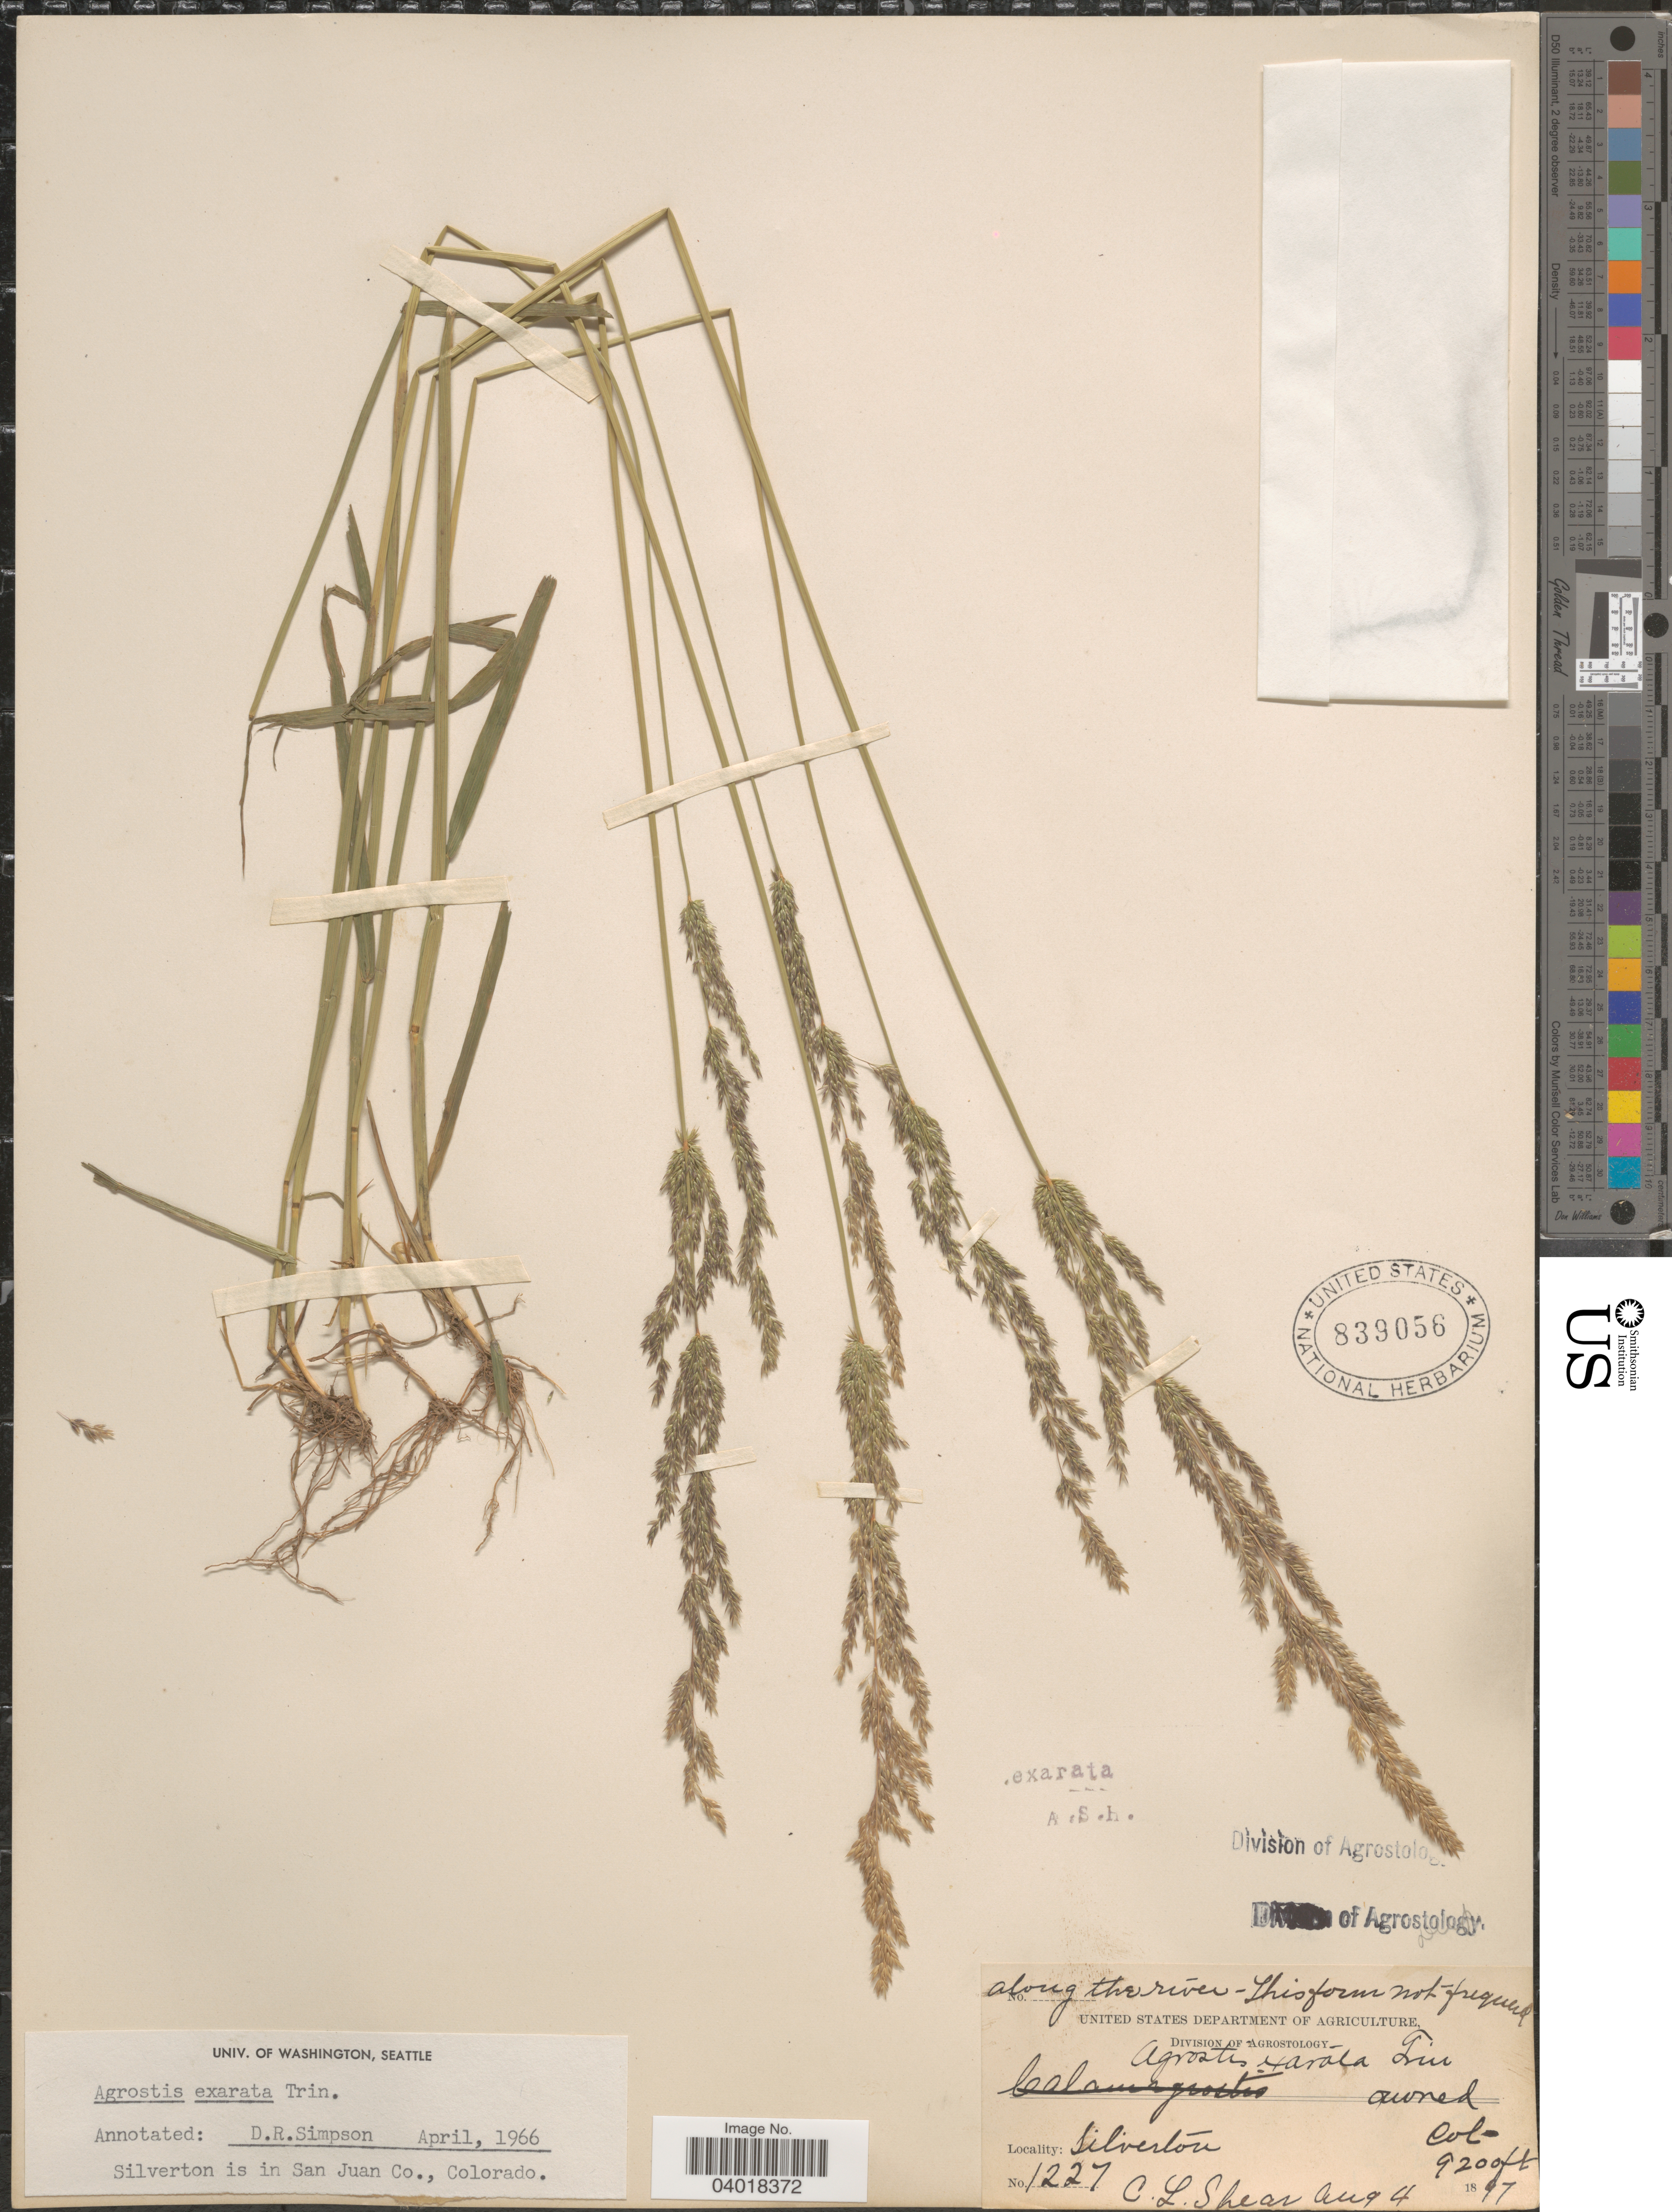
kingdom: Plantae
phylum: Tracheophyta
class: Liliopsida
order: Poales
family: Poaceae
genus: Agrostis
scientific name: Agrostis exarata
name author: Trin.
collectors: C. L. Shear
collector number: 1227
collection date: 1897-08-04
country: United States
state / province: Colorado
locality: Silverton.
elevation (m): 2804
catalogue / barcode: US 839056